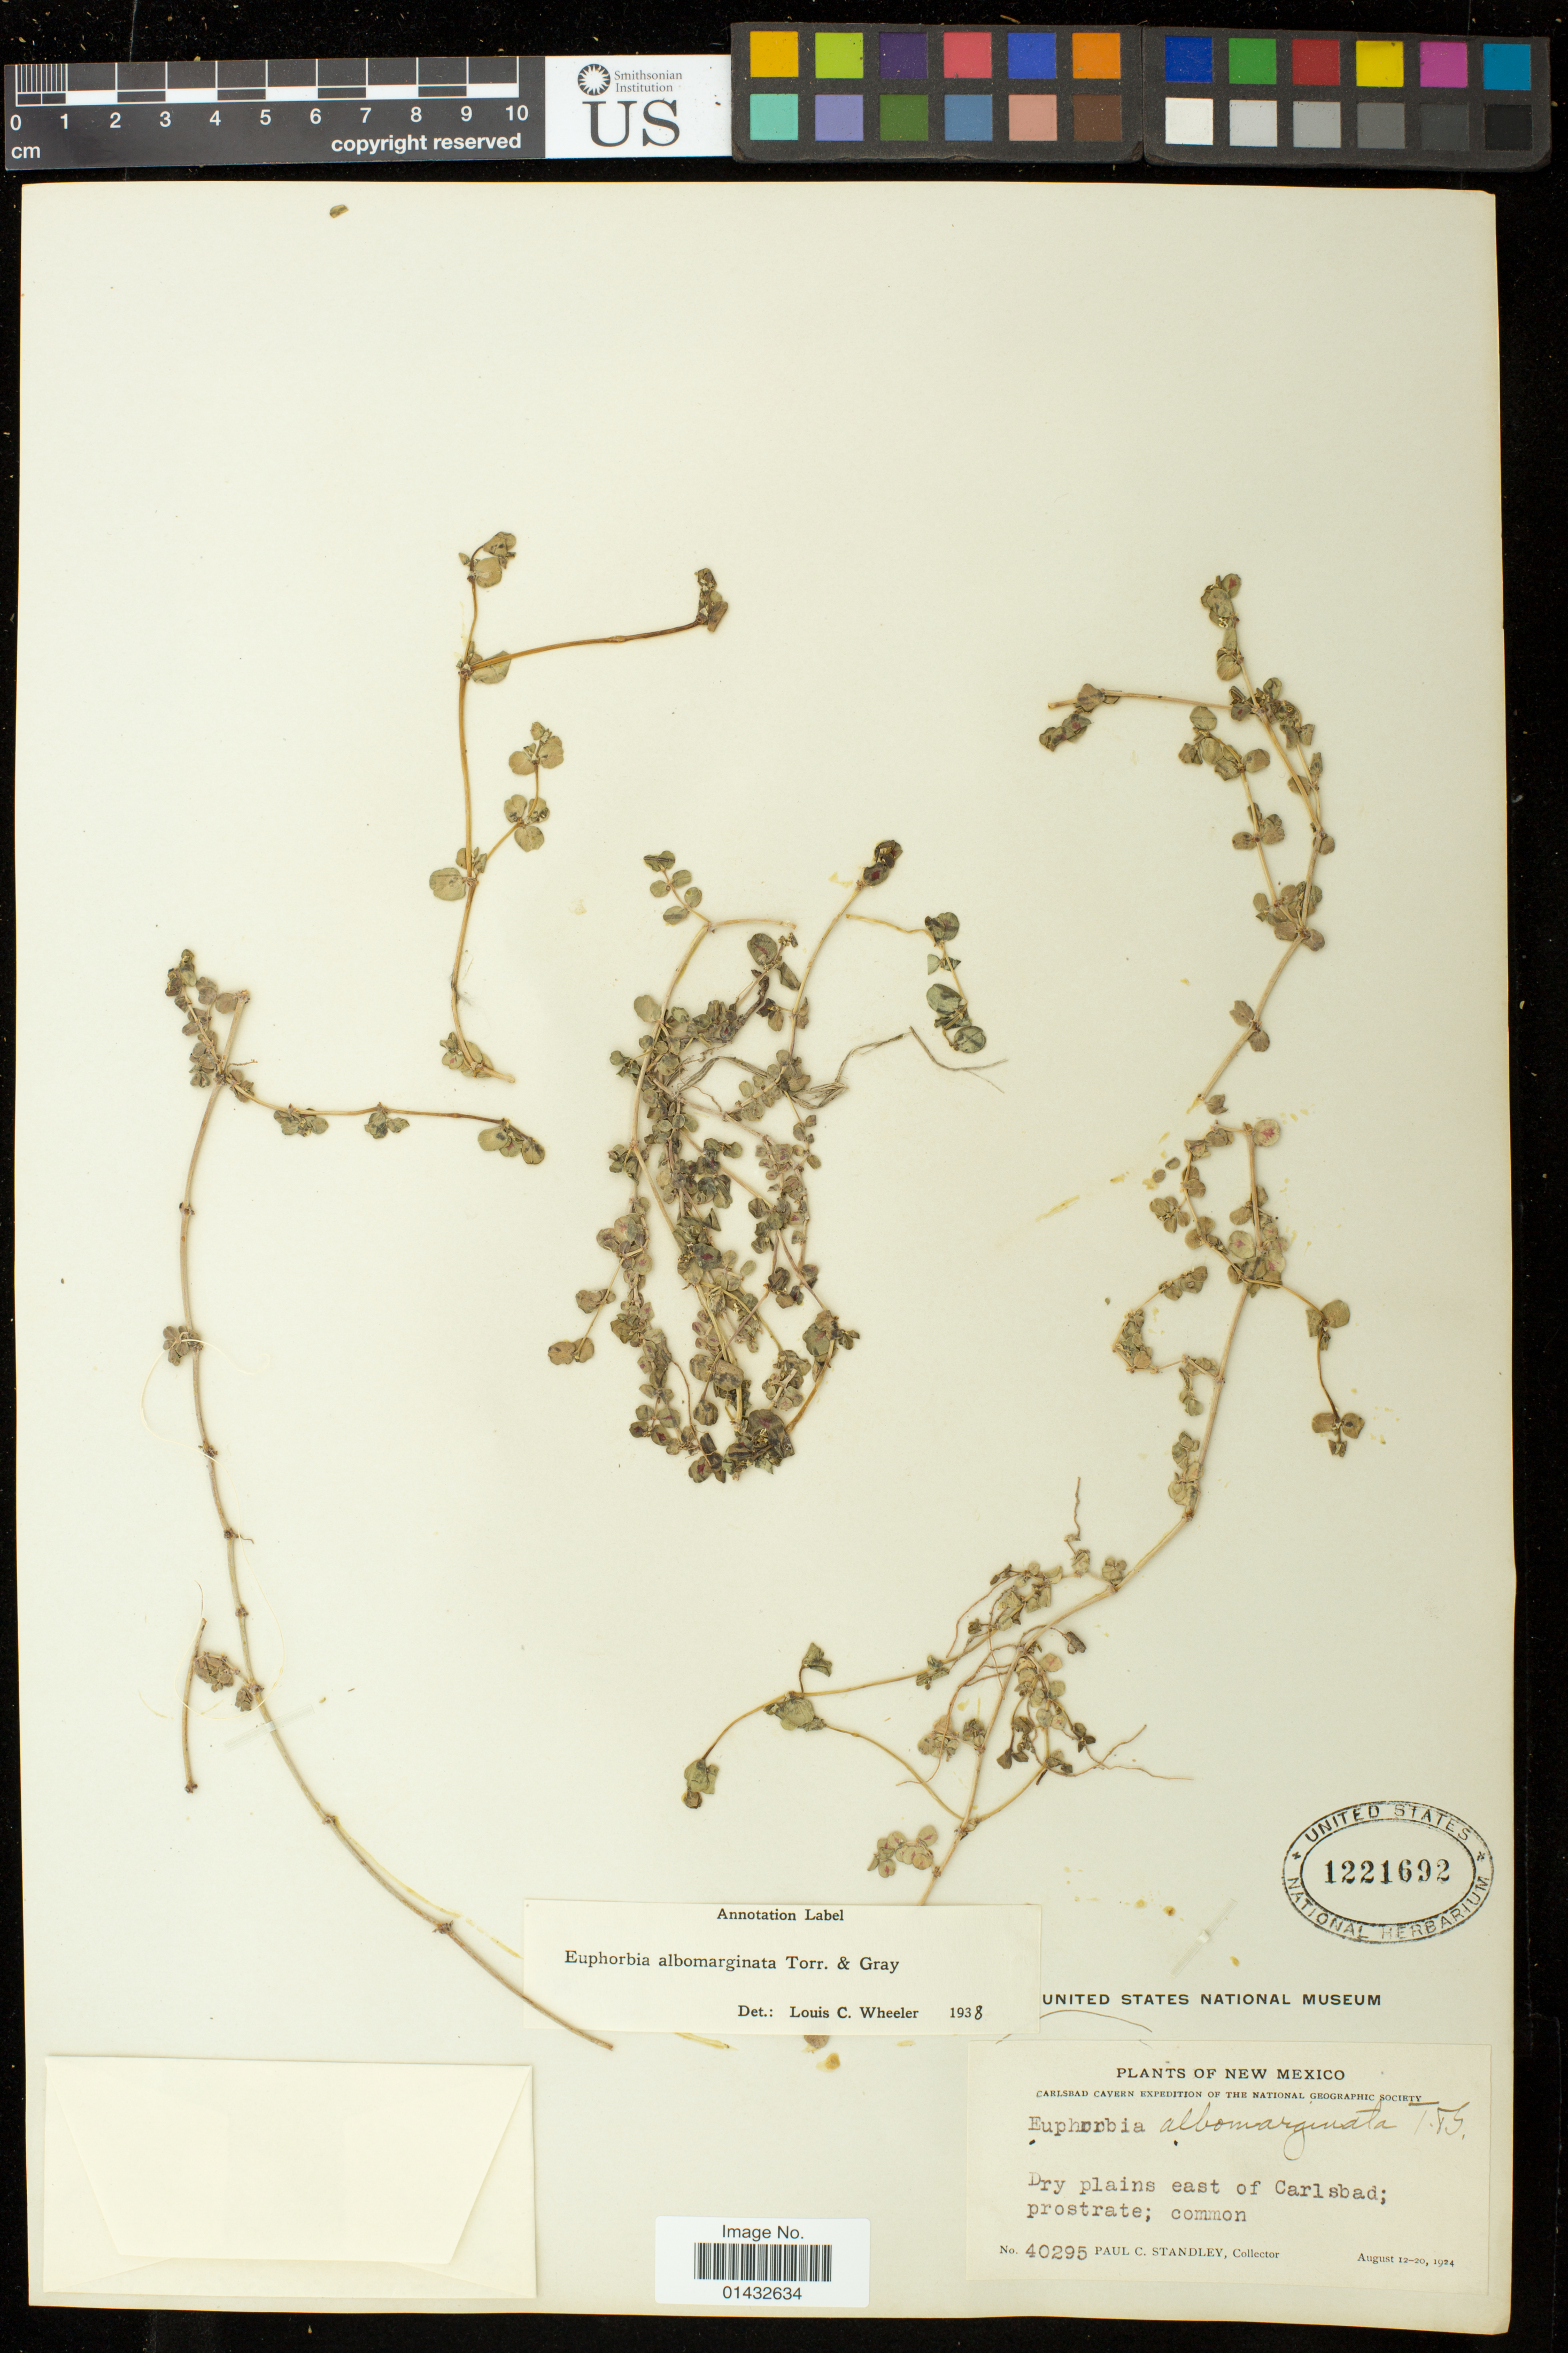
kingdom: Plantae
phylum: Tracheophyta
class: Magnoliopsida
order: Malpighiales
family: Euphorbiaceae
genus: Euphorbia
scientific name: Euphorbia albomarginata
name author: Torr. & A. Gray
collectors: P. C. Standley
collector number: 40295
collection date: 1924-08-12/1924-08-20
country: United States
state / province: New Mexico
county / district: Eddy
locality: plains east of Carlsbad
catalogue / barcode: US 1221692